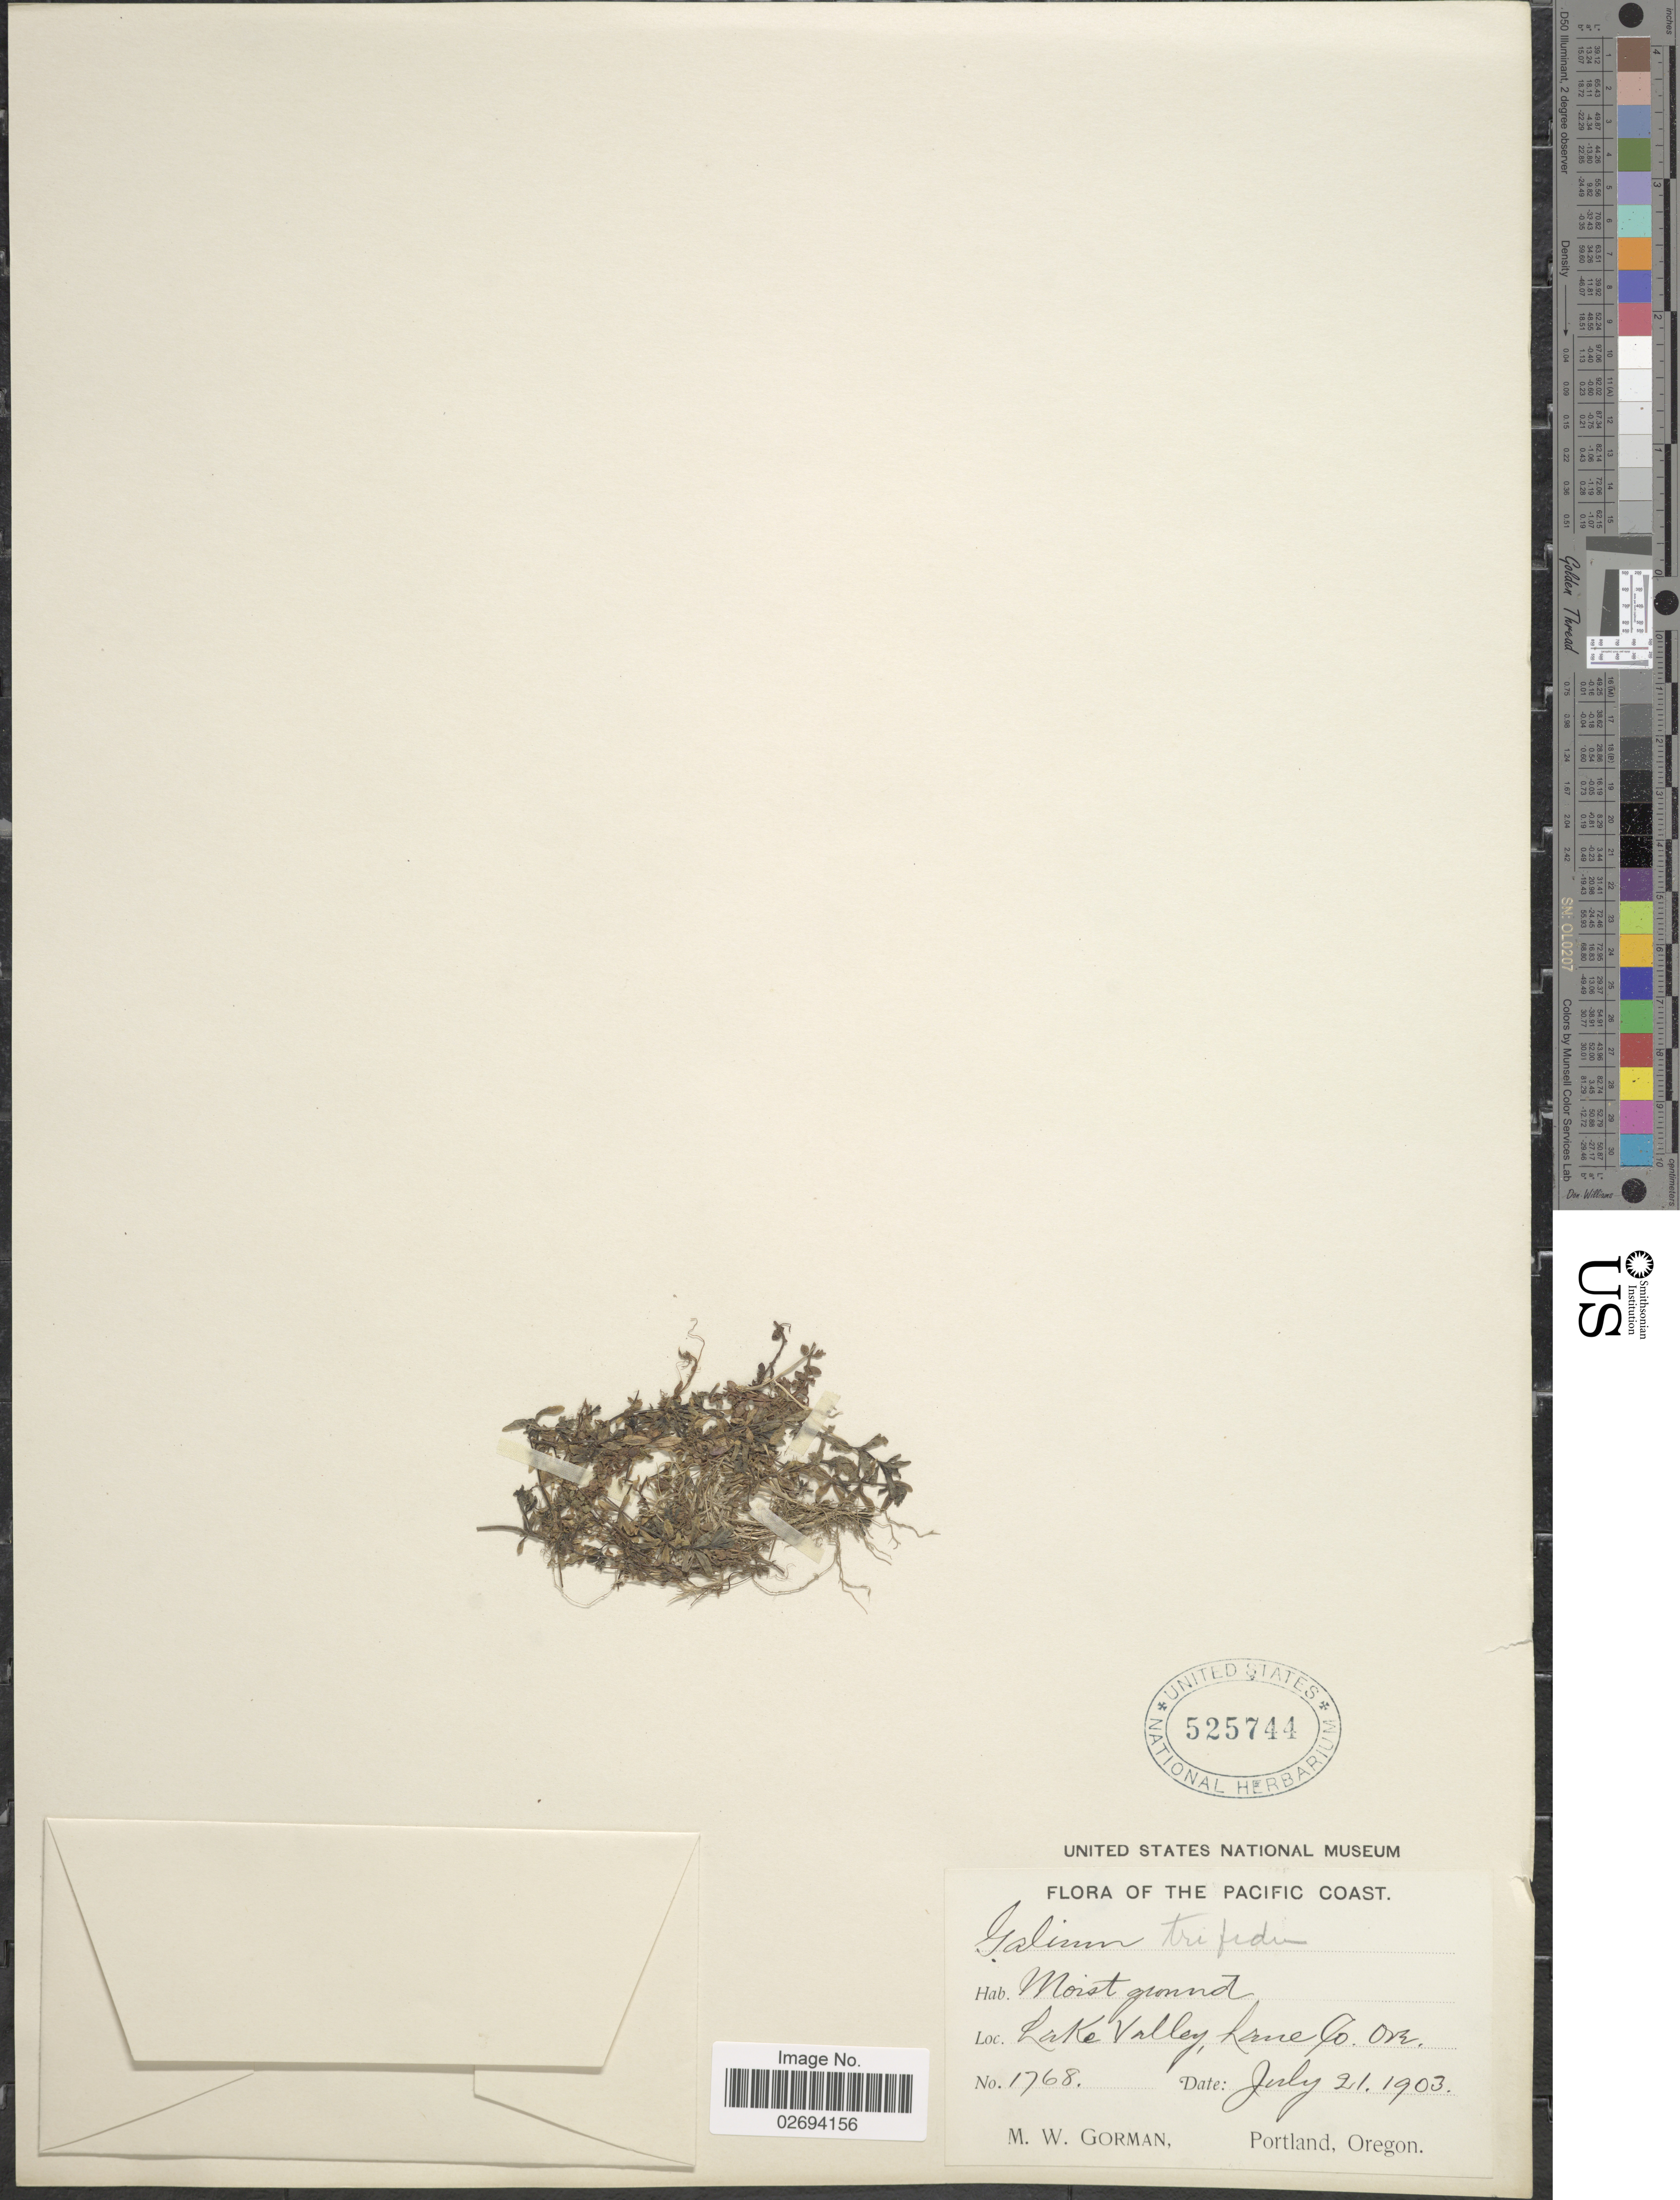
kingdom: Plantae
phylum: Tracheophyta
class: Magnoliopsida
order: Gentianales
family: Rubiaceae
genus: Galium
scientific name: Galium trifidum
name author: L.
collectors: M. W. Gorman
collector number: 1768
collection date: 1903-07-21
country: United States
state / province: Oregon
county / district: Lane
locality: Pacific Coast, Lake Valley, Lane Co.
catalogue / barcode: US 525744